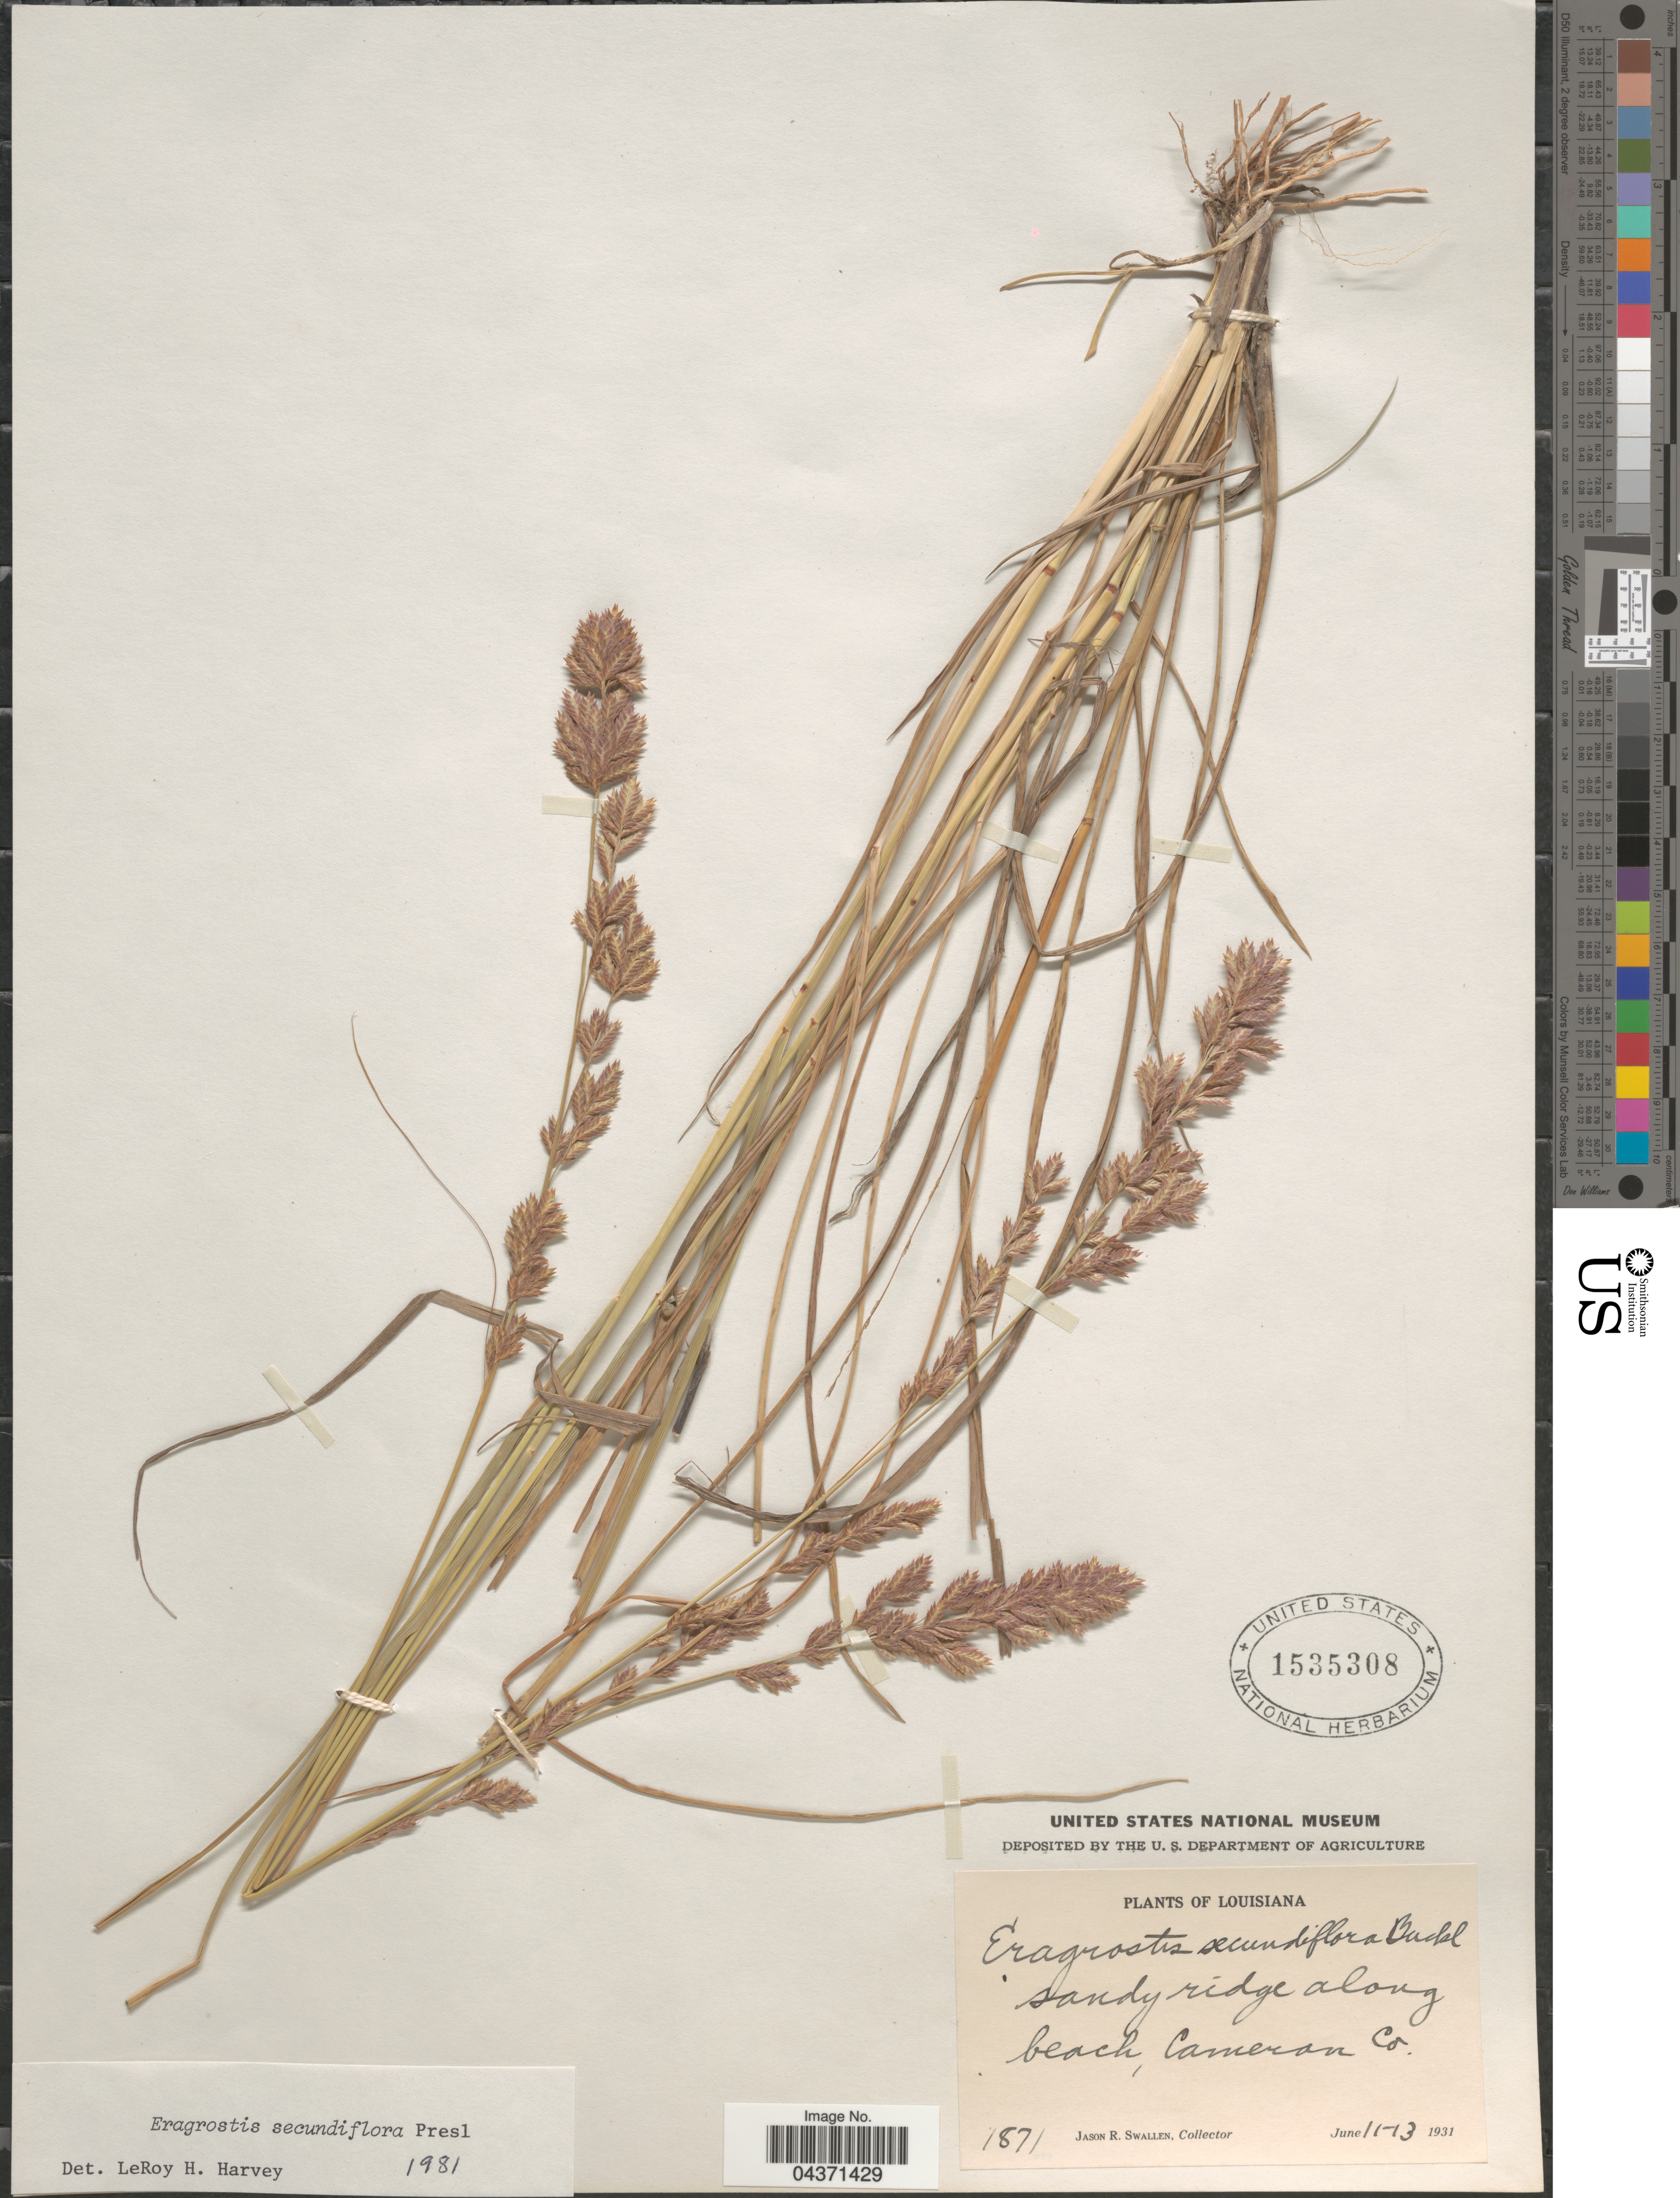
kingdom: Plantae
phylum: Tracheophyta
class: Liliopsida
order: Poales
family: Poaceae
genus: Eragrostis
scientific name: Eragrostis secundiflora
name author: J. Presl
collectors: J. R. Swallen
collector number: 1871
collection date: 1931-06-11/1931-06-13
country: United States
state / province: Louisiana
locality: Sandy ridge along beach, Cameron Co.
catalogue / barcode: US 1535308